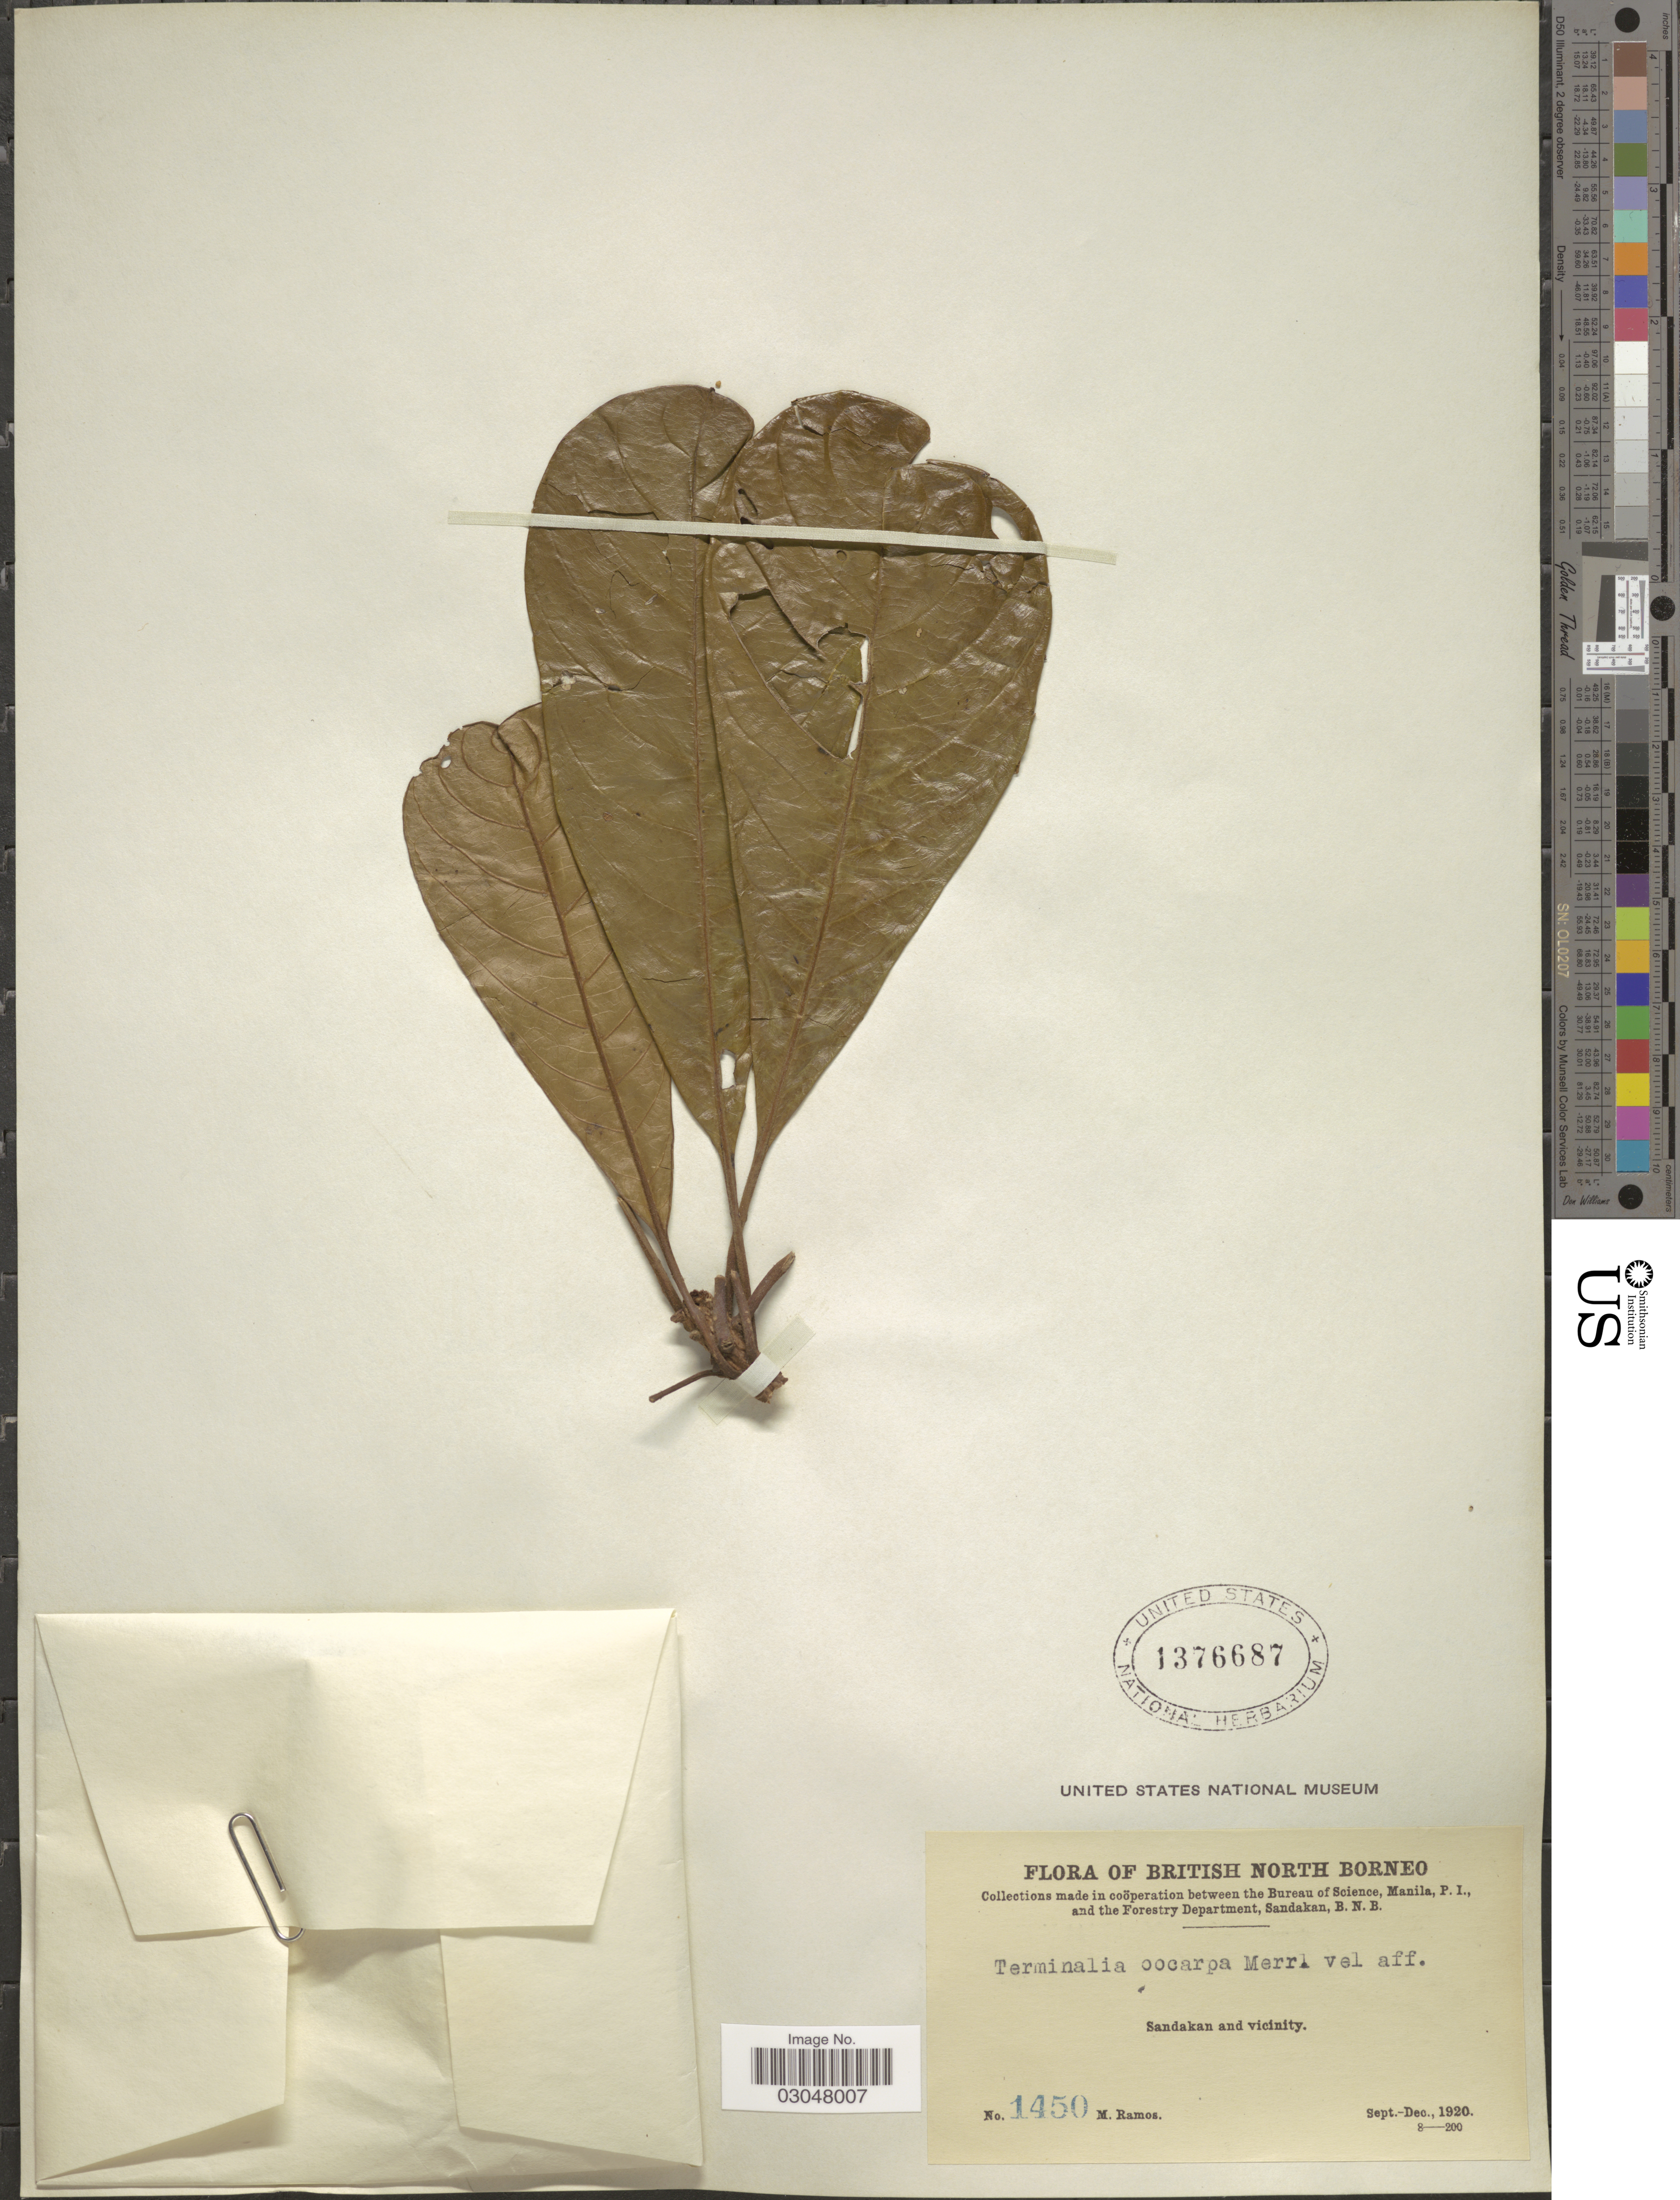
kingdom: Plantae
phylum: Tracheophyta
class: Magnoliopsida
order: Myrtales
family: Combretaceae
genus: Terminalia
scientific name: Terminalia oocarpa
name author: Merr.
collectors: M. Ramos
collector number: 1450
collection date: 1920-09/1920-12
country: Malaysia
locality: British North Borneo. Sandakan and vicinity.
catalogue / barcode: US 1376687